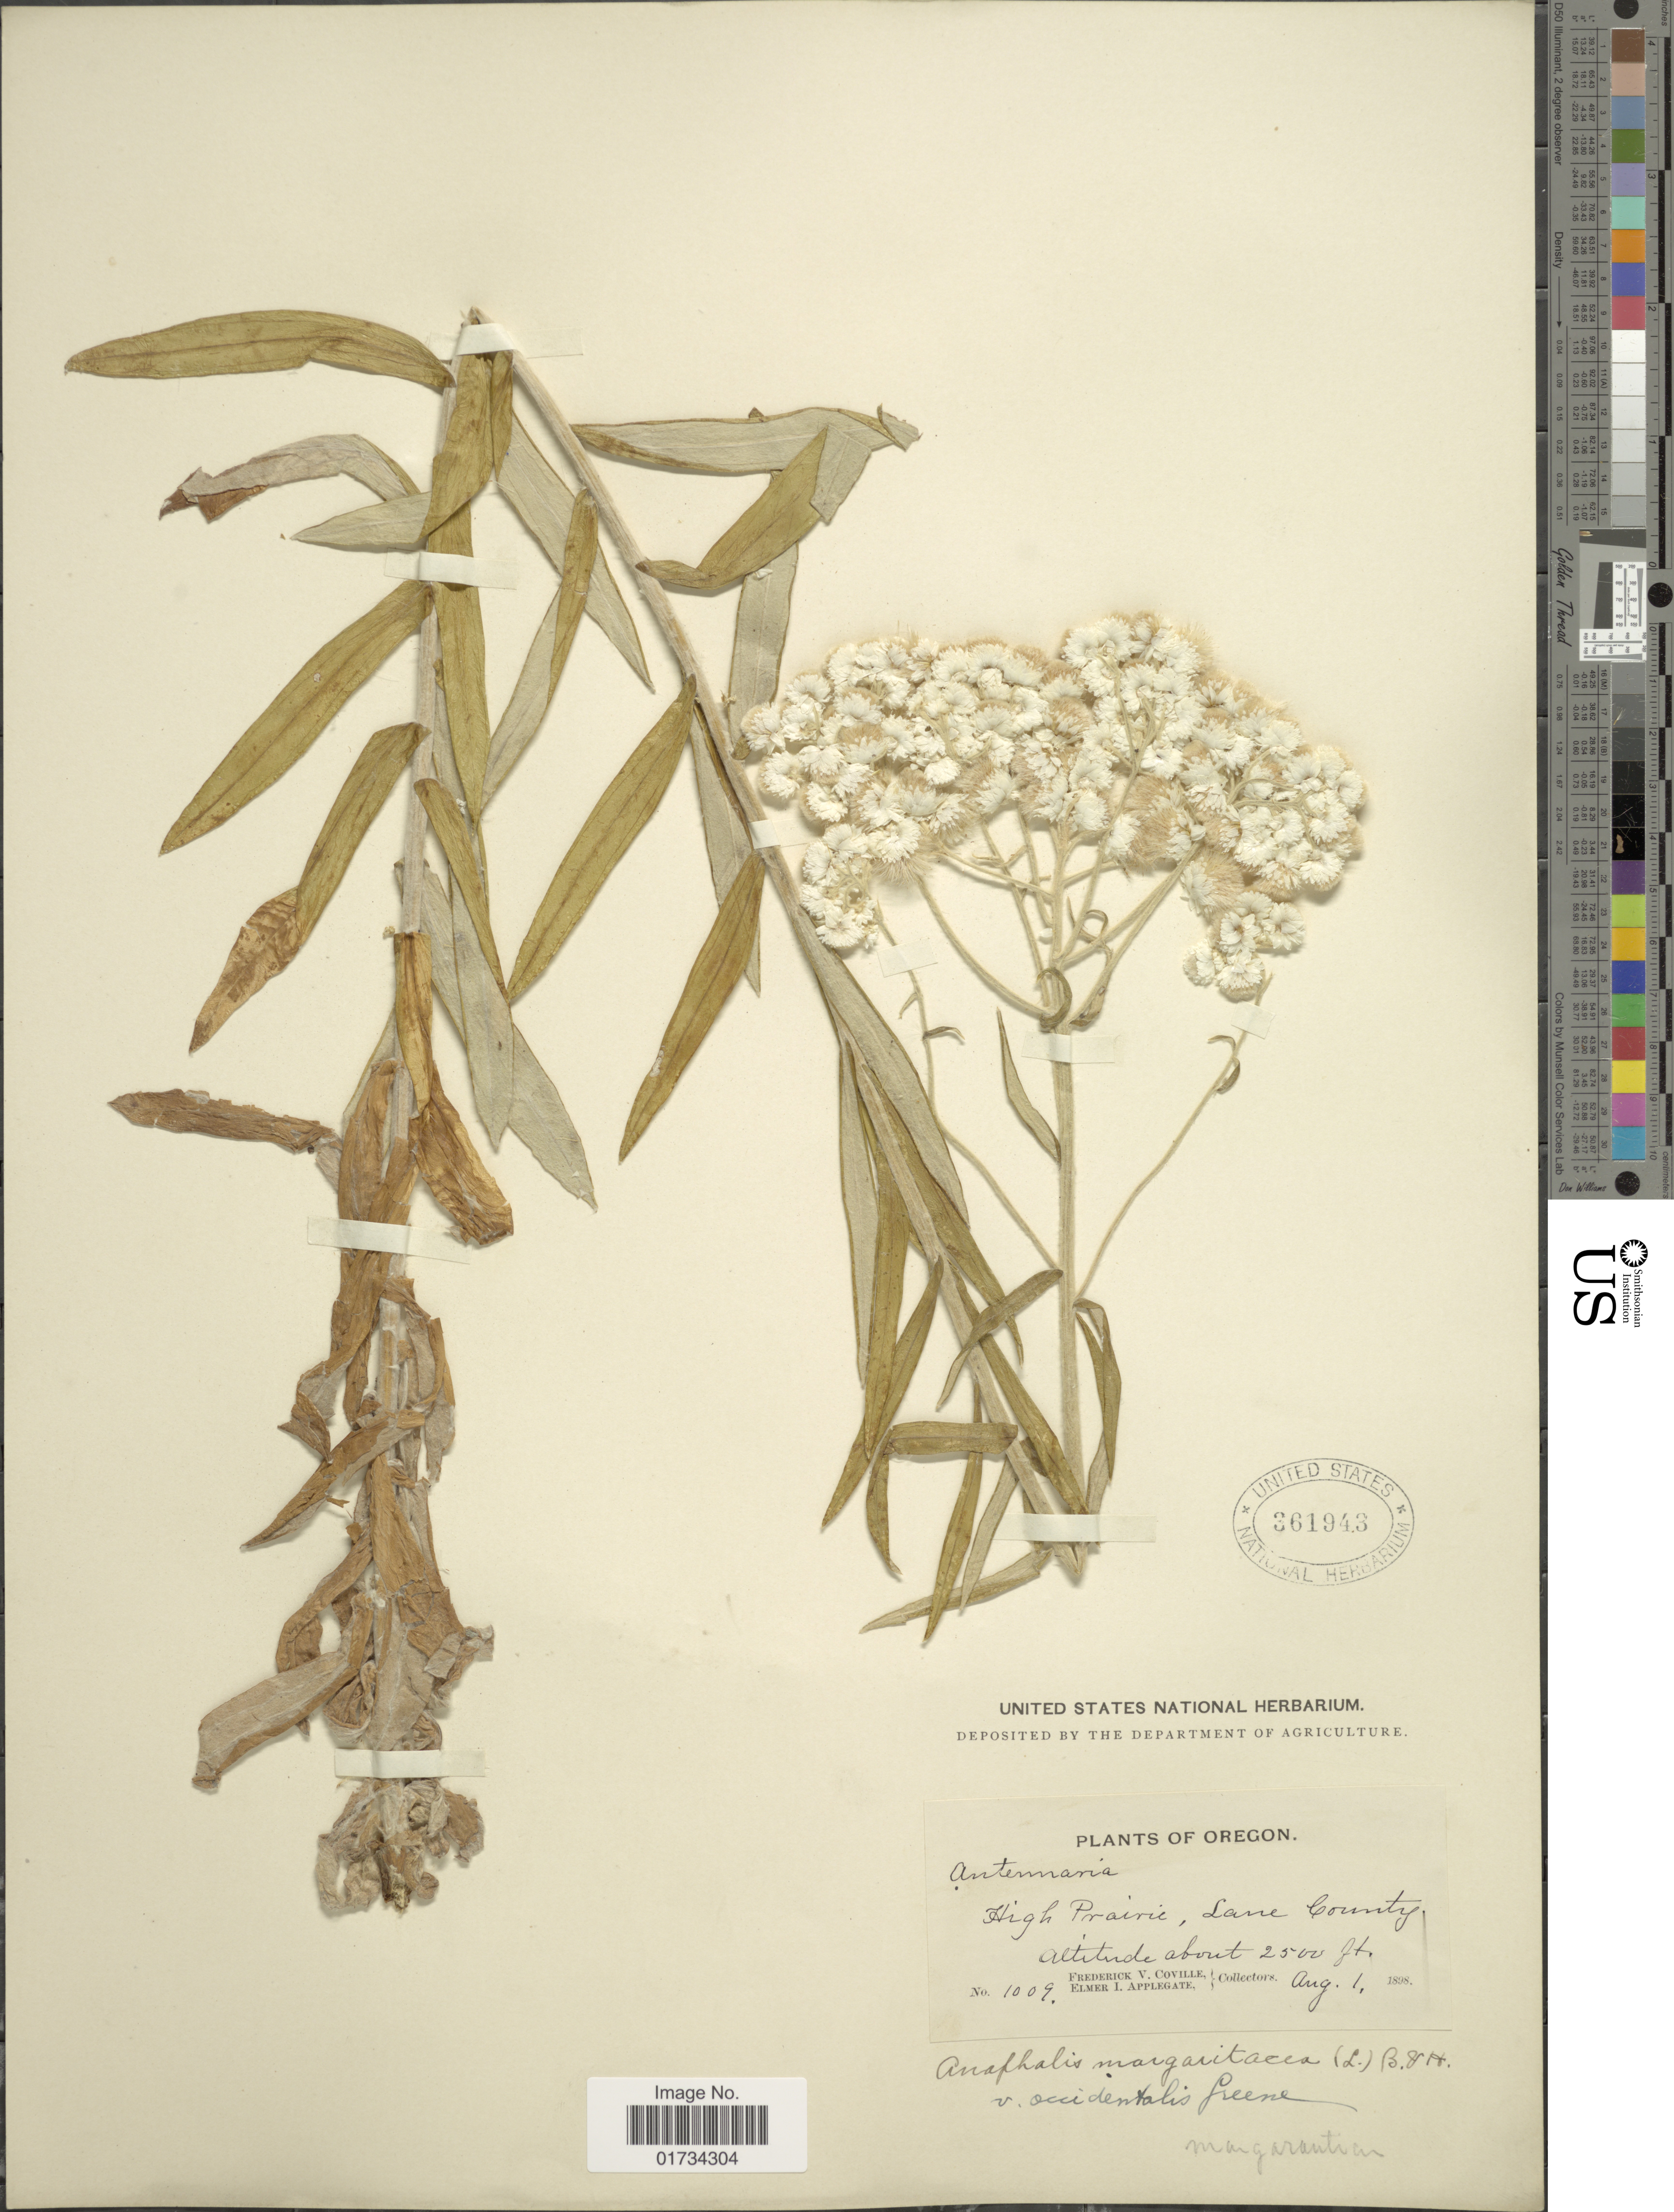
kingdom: Plantae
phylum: Tracheophyta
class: Magnoliopsida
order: Asterales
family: Asteraceae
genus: Anaphalis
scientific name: Anaphalis margaritacea var. occidentalis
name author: Greene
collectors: F. V. Coville & E. I. Applegate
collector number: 1009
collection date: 1898-08-01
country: United States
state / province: Oregon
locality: Oregon. High Prairie, Lane County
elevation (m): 762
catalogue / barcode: US 361943